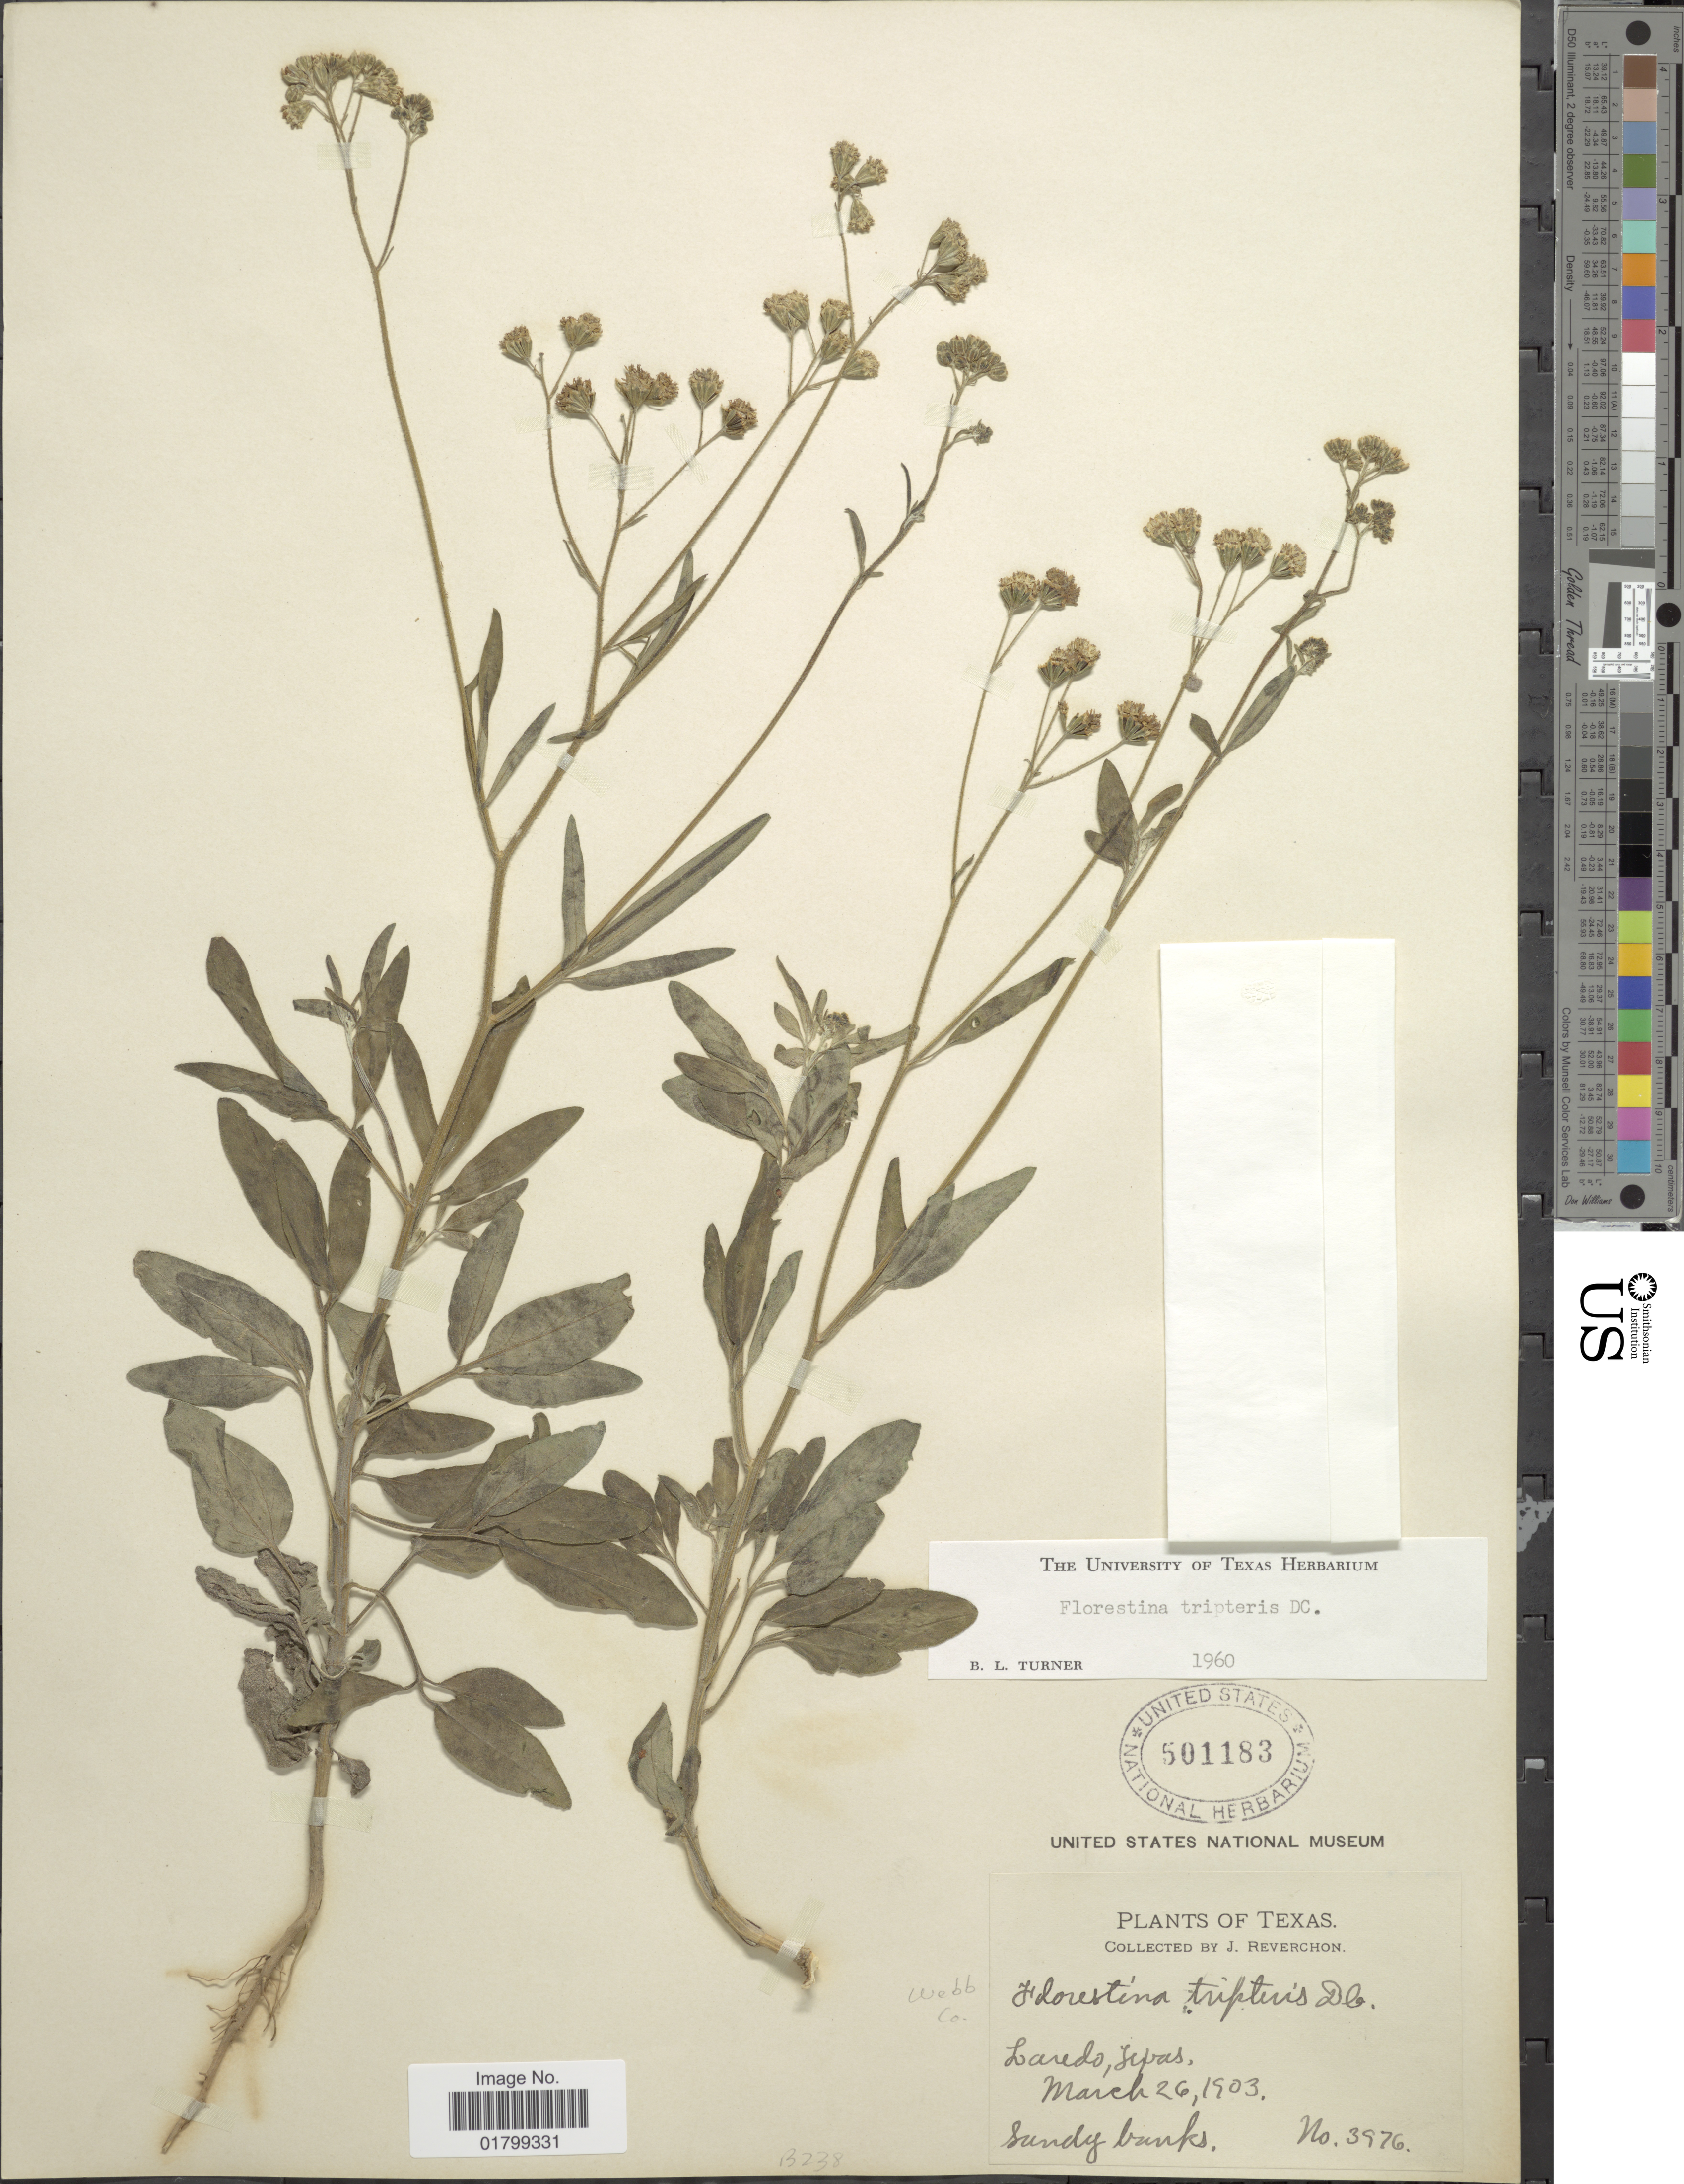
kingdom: Plantae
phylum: Tracheophyta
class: Magnoliopsida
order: Asterales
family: Asteraceae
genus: Florestina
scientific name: Florestina tripteris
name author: DC.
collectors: J. Reverchon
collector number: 3976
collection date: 1903-03-26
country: United States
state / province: Texas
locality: Laredo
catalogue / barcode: US 501183